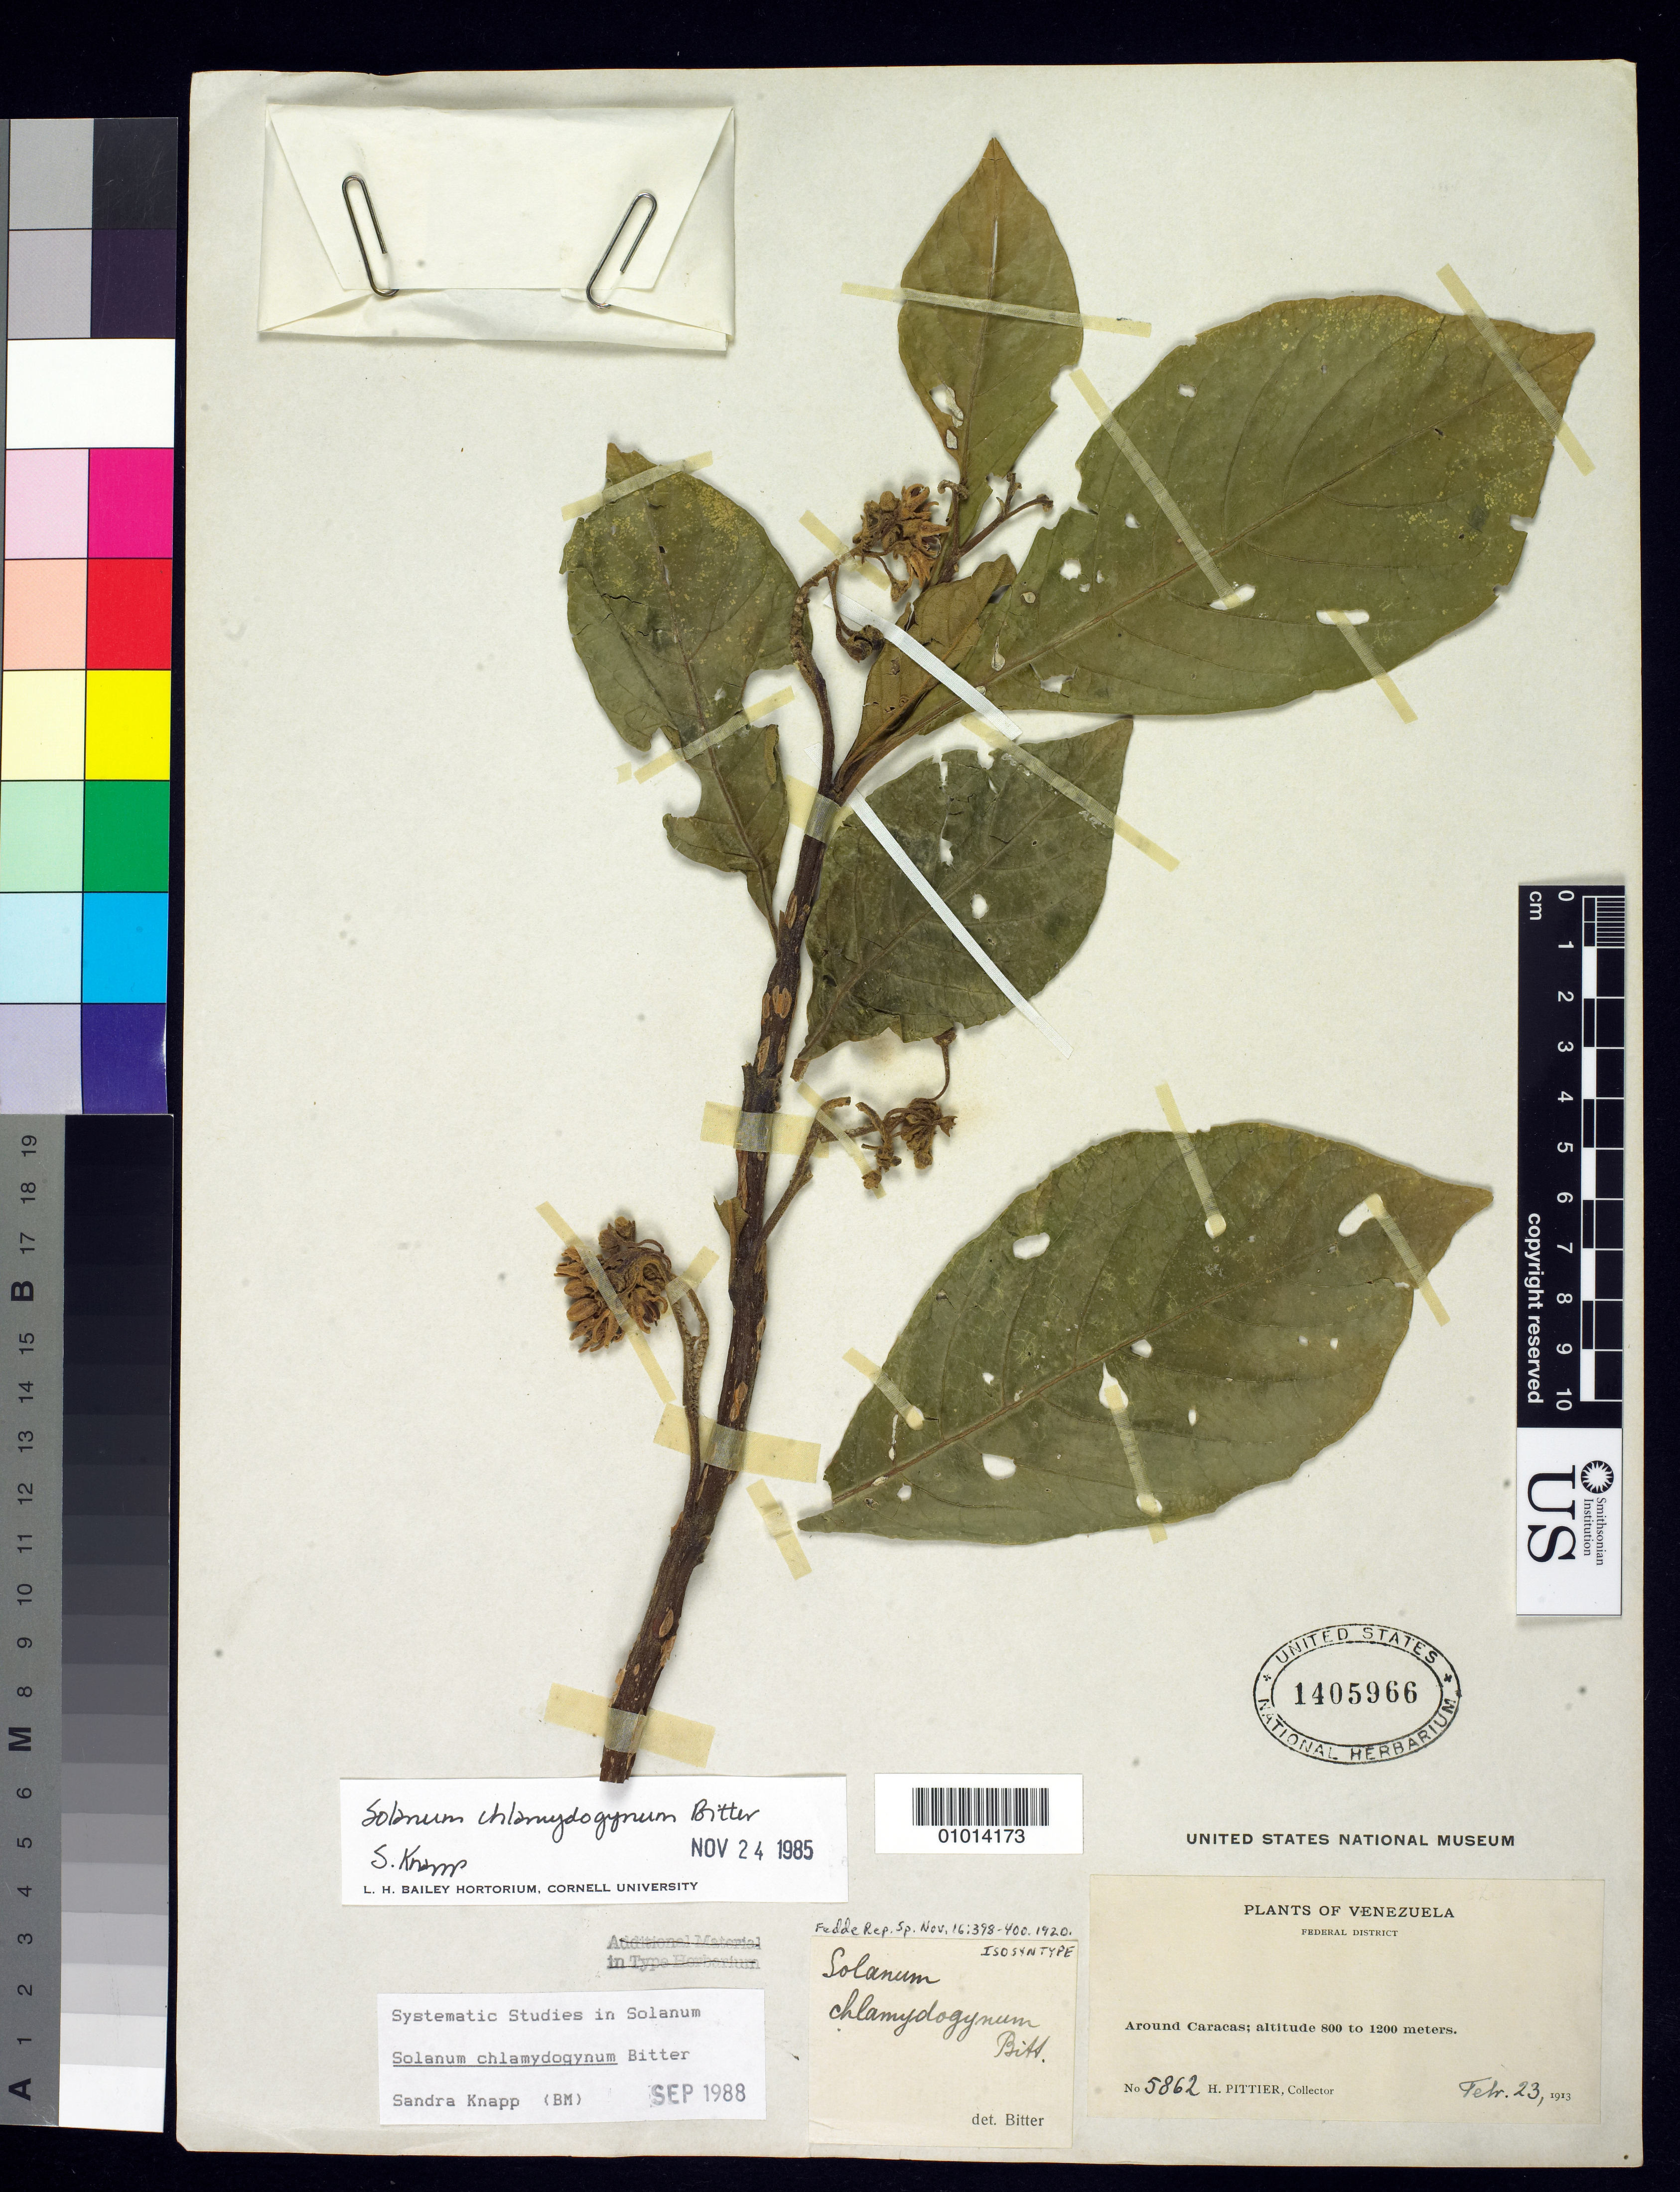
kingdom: Plantae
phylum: Tracheophyta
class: Magnoliopsida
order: Solanales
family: Solanaceae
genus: Solanum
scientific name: Solanum chlamydogynum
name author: Bitter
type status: Lectotype; Isosyntype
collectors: H. F. Pittier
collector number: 5862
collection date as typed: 23 Feb 1913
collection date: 1913-02-23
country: Venezuela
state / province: Distrito Federal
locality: Around Caracas.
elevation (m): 800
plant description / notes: This US sheet (USNH 601574) is presumably the lectotype but D'Arcy did not indicate by citation or by annotation which of 2 US duplicates of Pittier 5862 is the lectotype.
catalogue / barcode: US 1405966